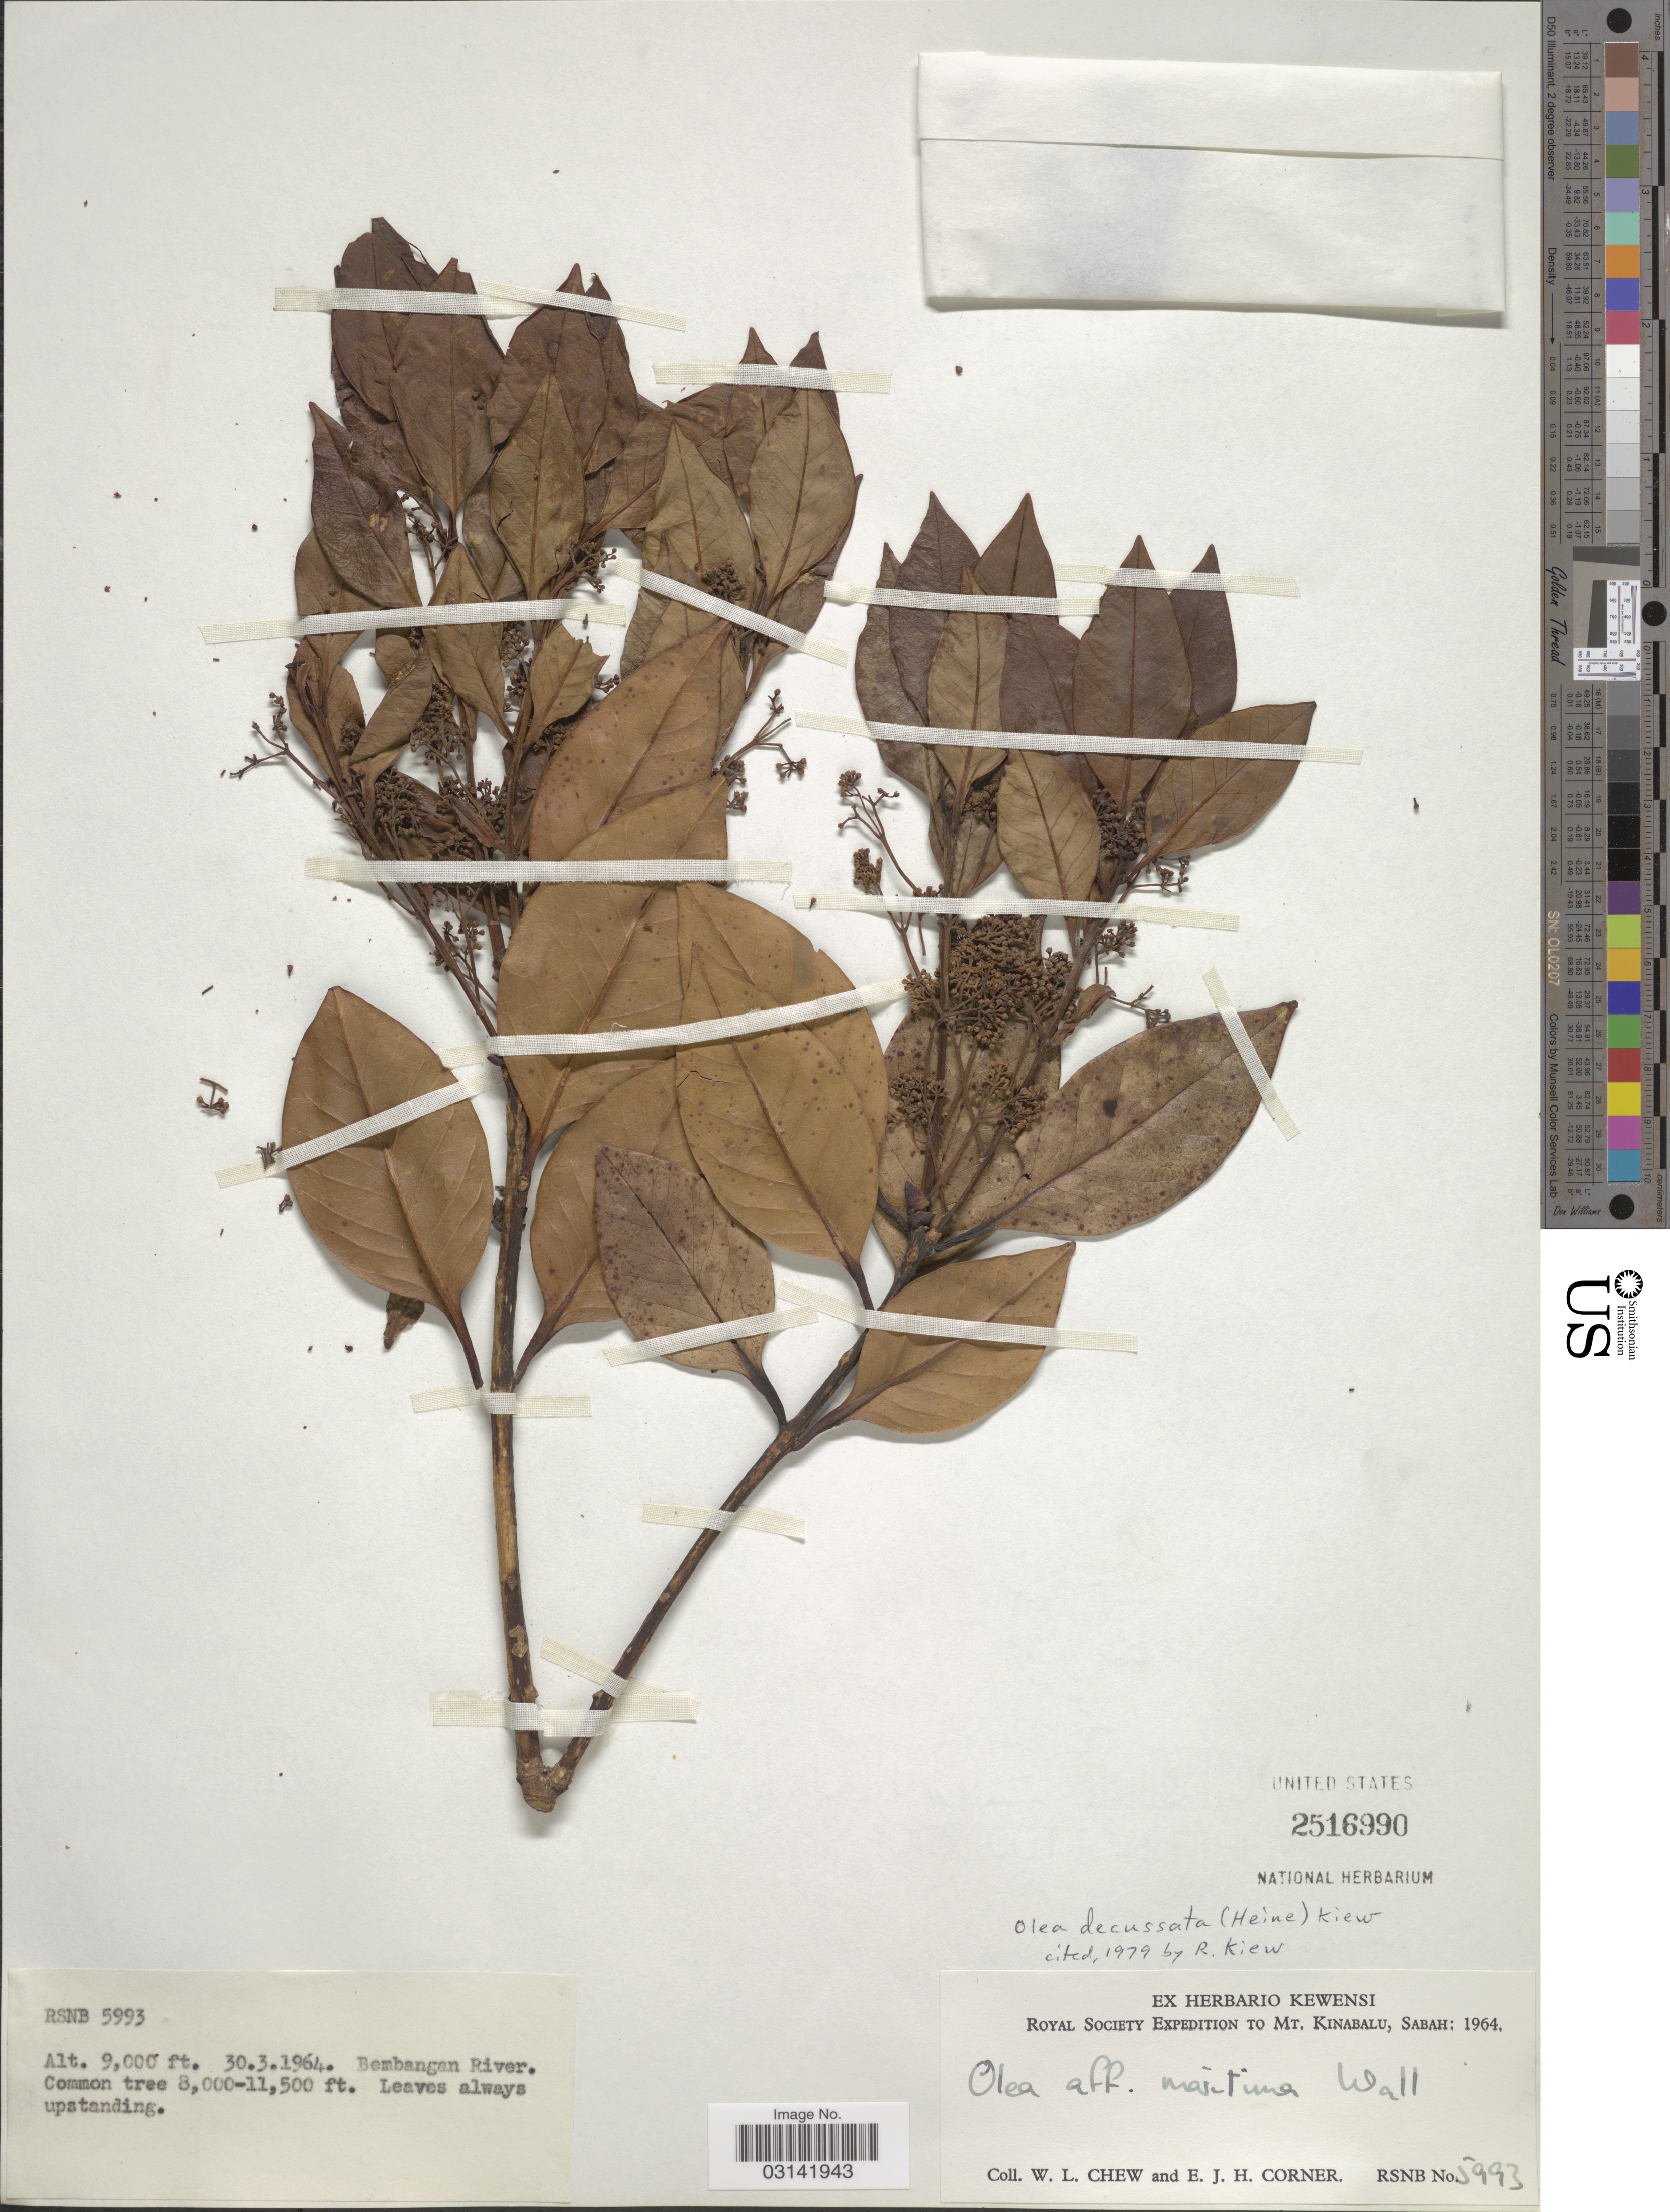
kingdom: Plantae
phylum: Tracheophyta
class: Magnoliopsida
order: Lamiales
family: Oleaceae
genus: Olea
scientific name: Olea decussata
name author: (Heine) Kiew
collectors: W. Chew & E. Corner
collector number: RSNB5993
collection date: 1964-03-30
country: Malaysia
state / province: Sabah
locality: Bembangan River. Mt. Kinabalu, Sabah.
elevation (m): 2743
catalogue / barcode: US 2516990